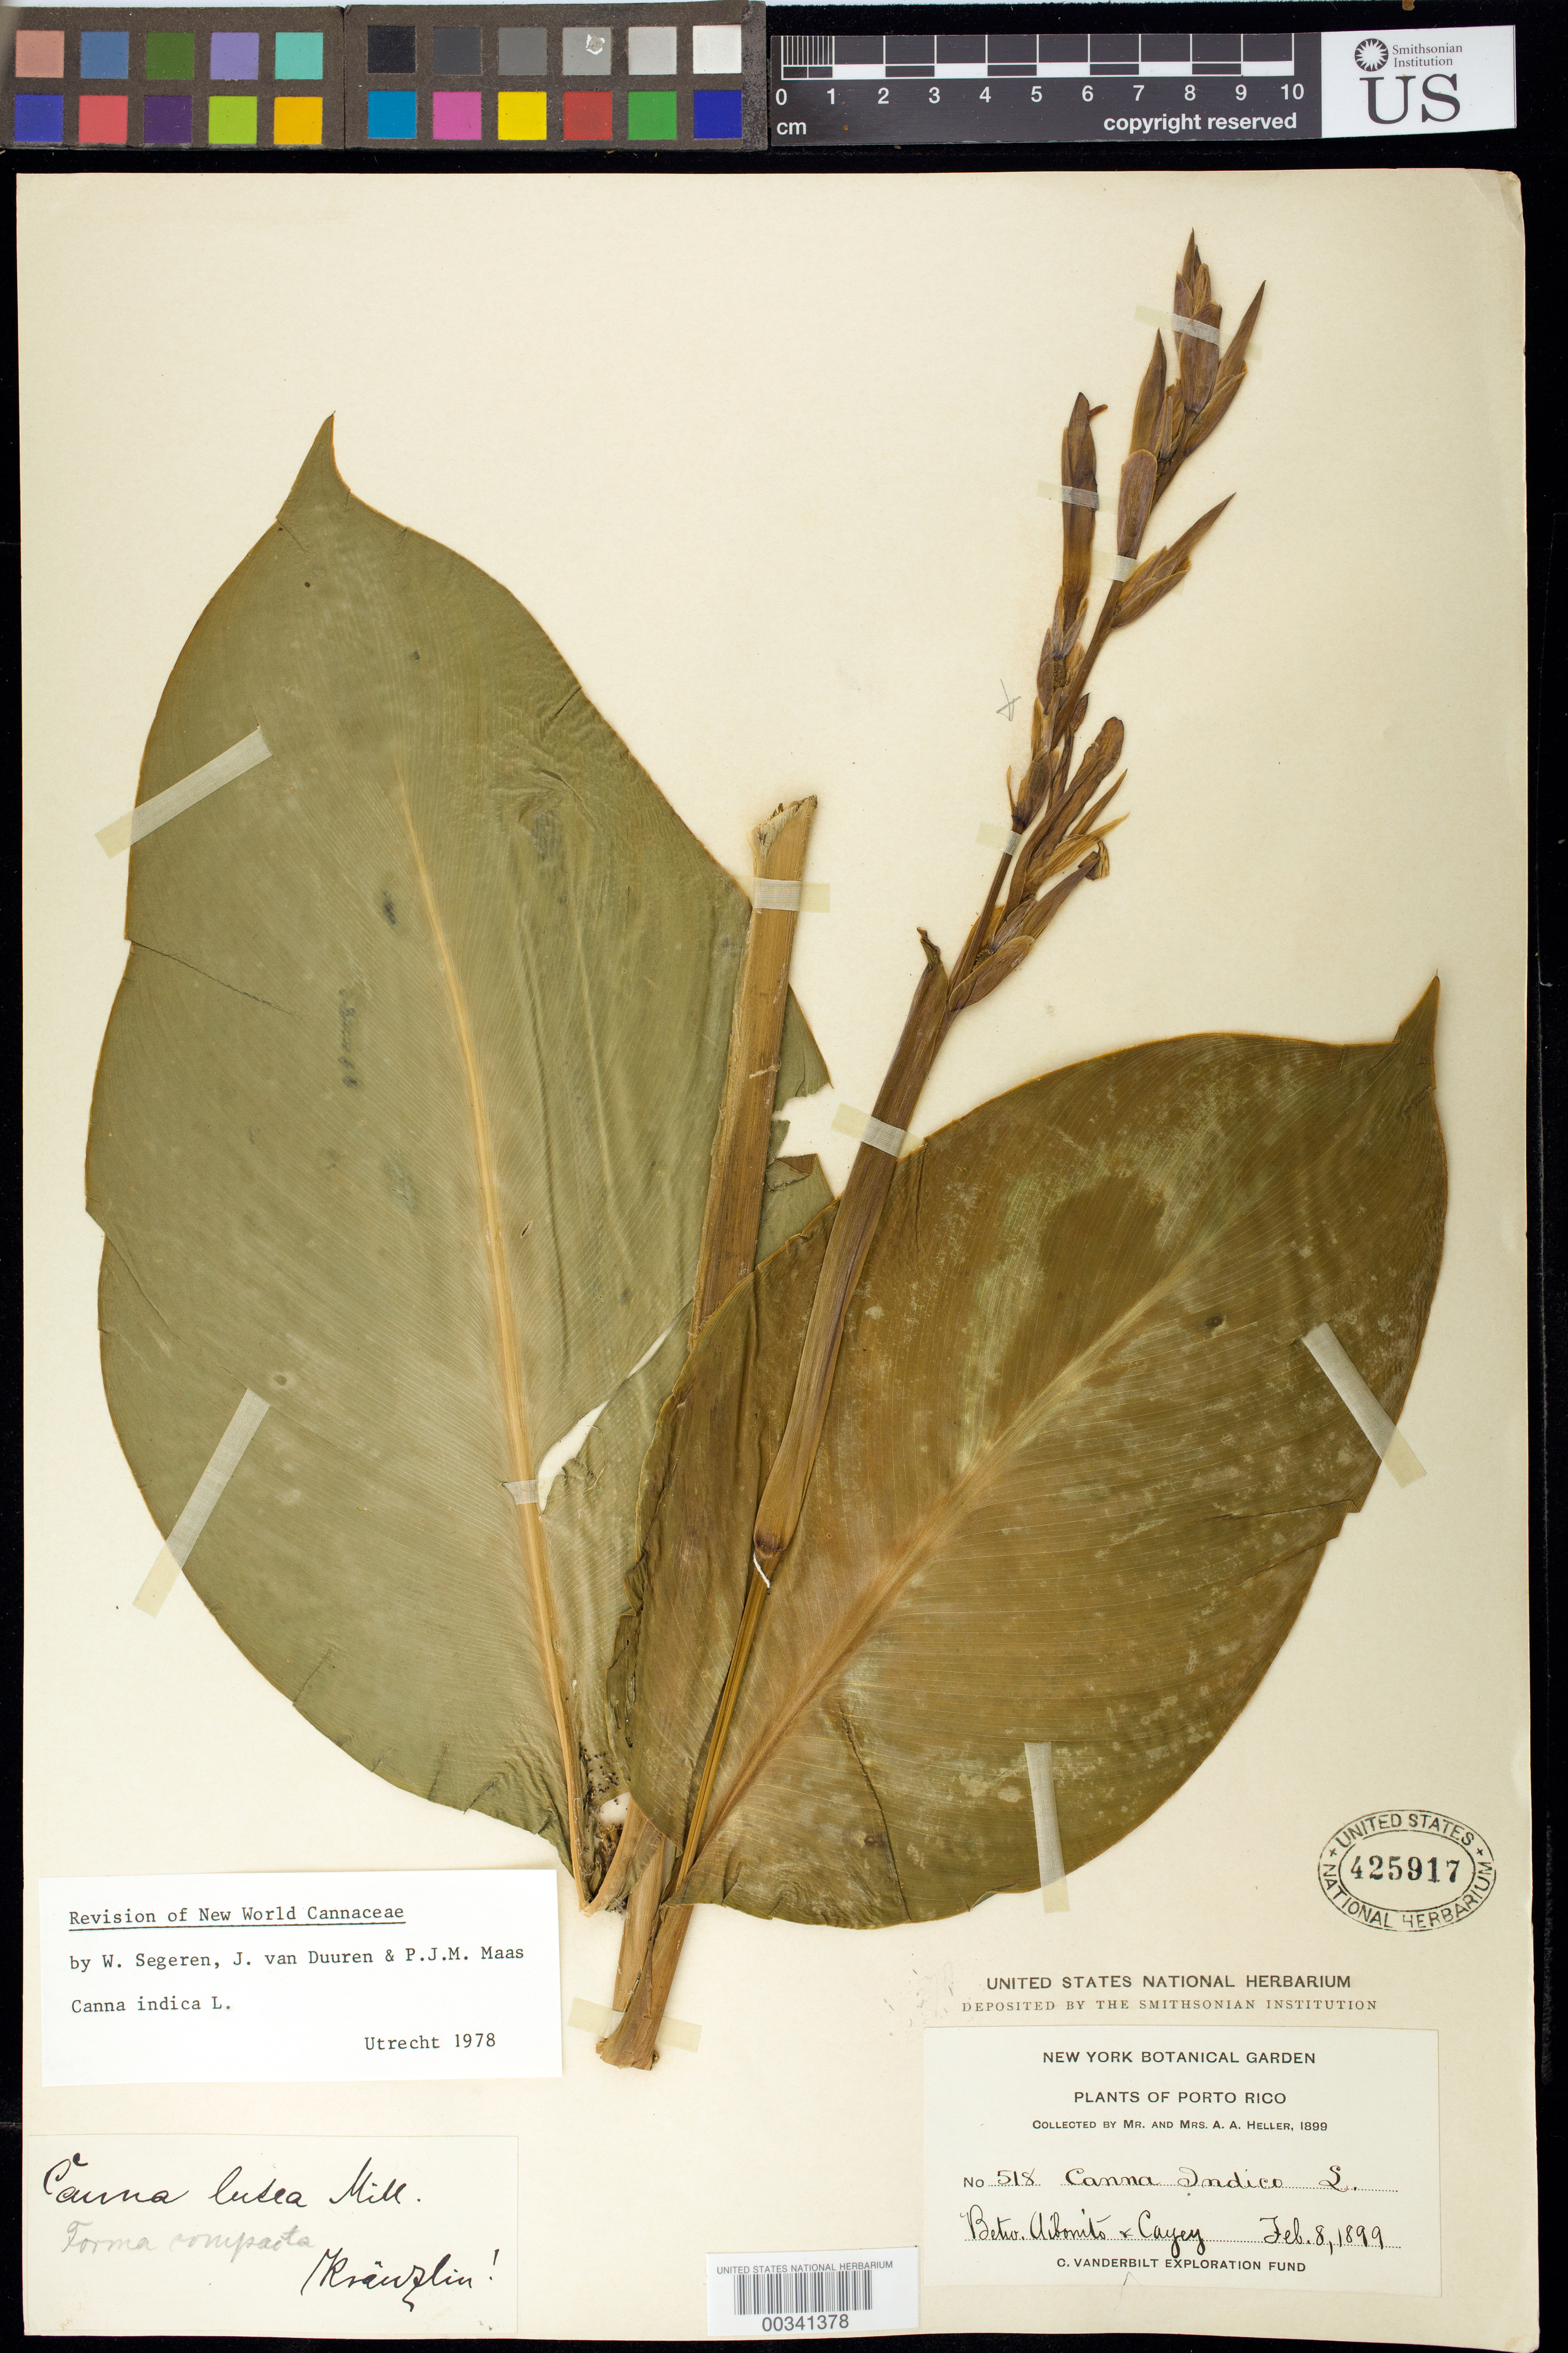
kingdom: Plantae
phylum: Tracheophyta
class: Liliopsida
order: Zingiberales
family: Cannaceae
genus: Canna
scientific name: Canna indica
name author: L.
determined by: Segeren, W.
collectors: A. A. Heller & E. G. Heller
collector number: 518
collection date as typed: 08 Feb 1899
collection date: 1899-02-08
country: Puerto Rico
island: Greater Antilles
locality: Betw. aibonito and cayey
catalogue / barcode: US 425917